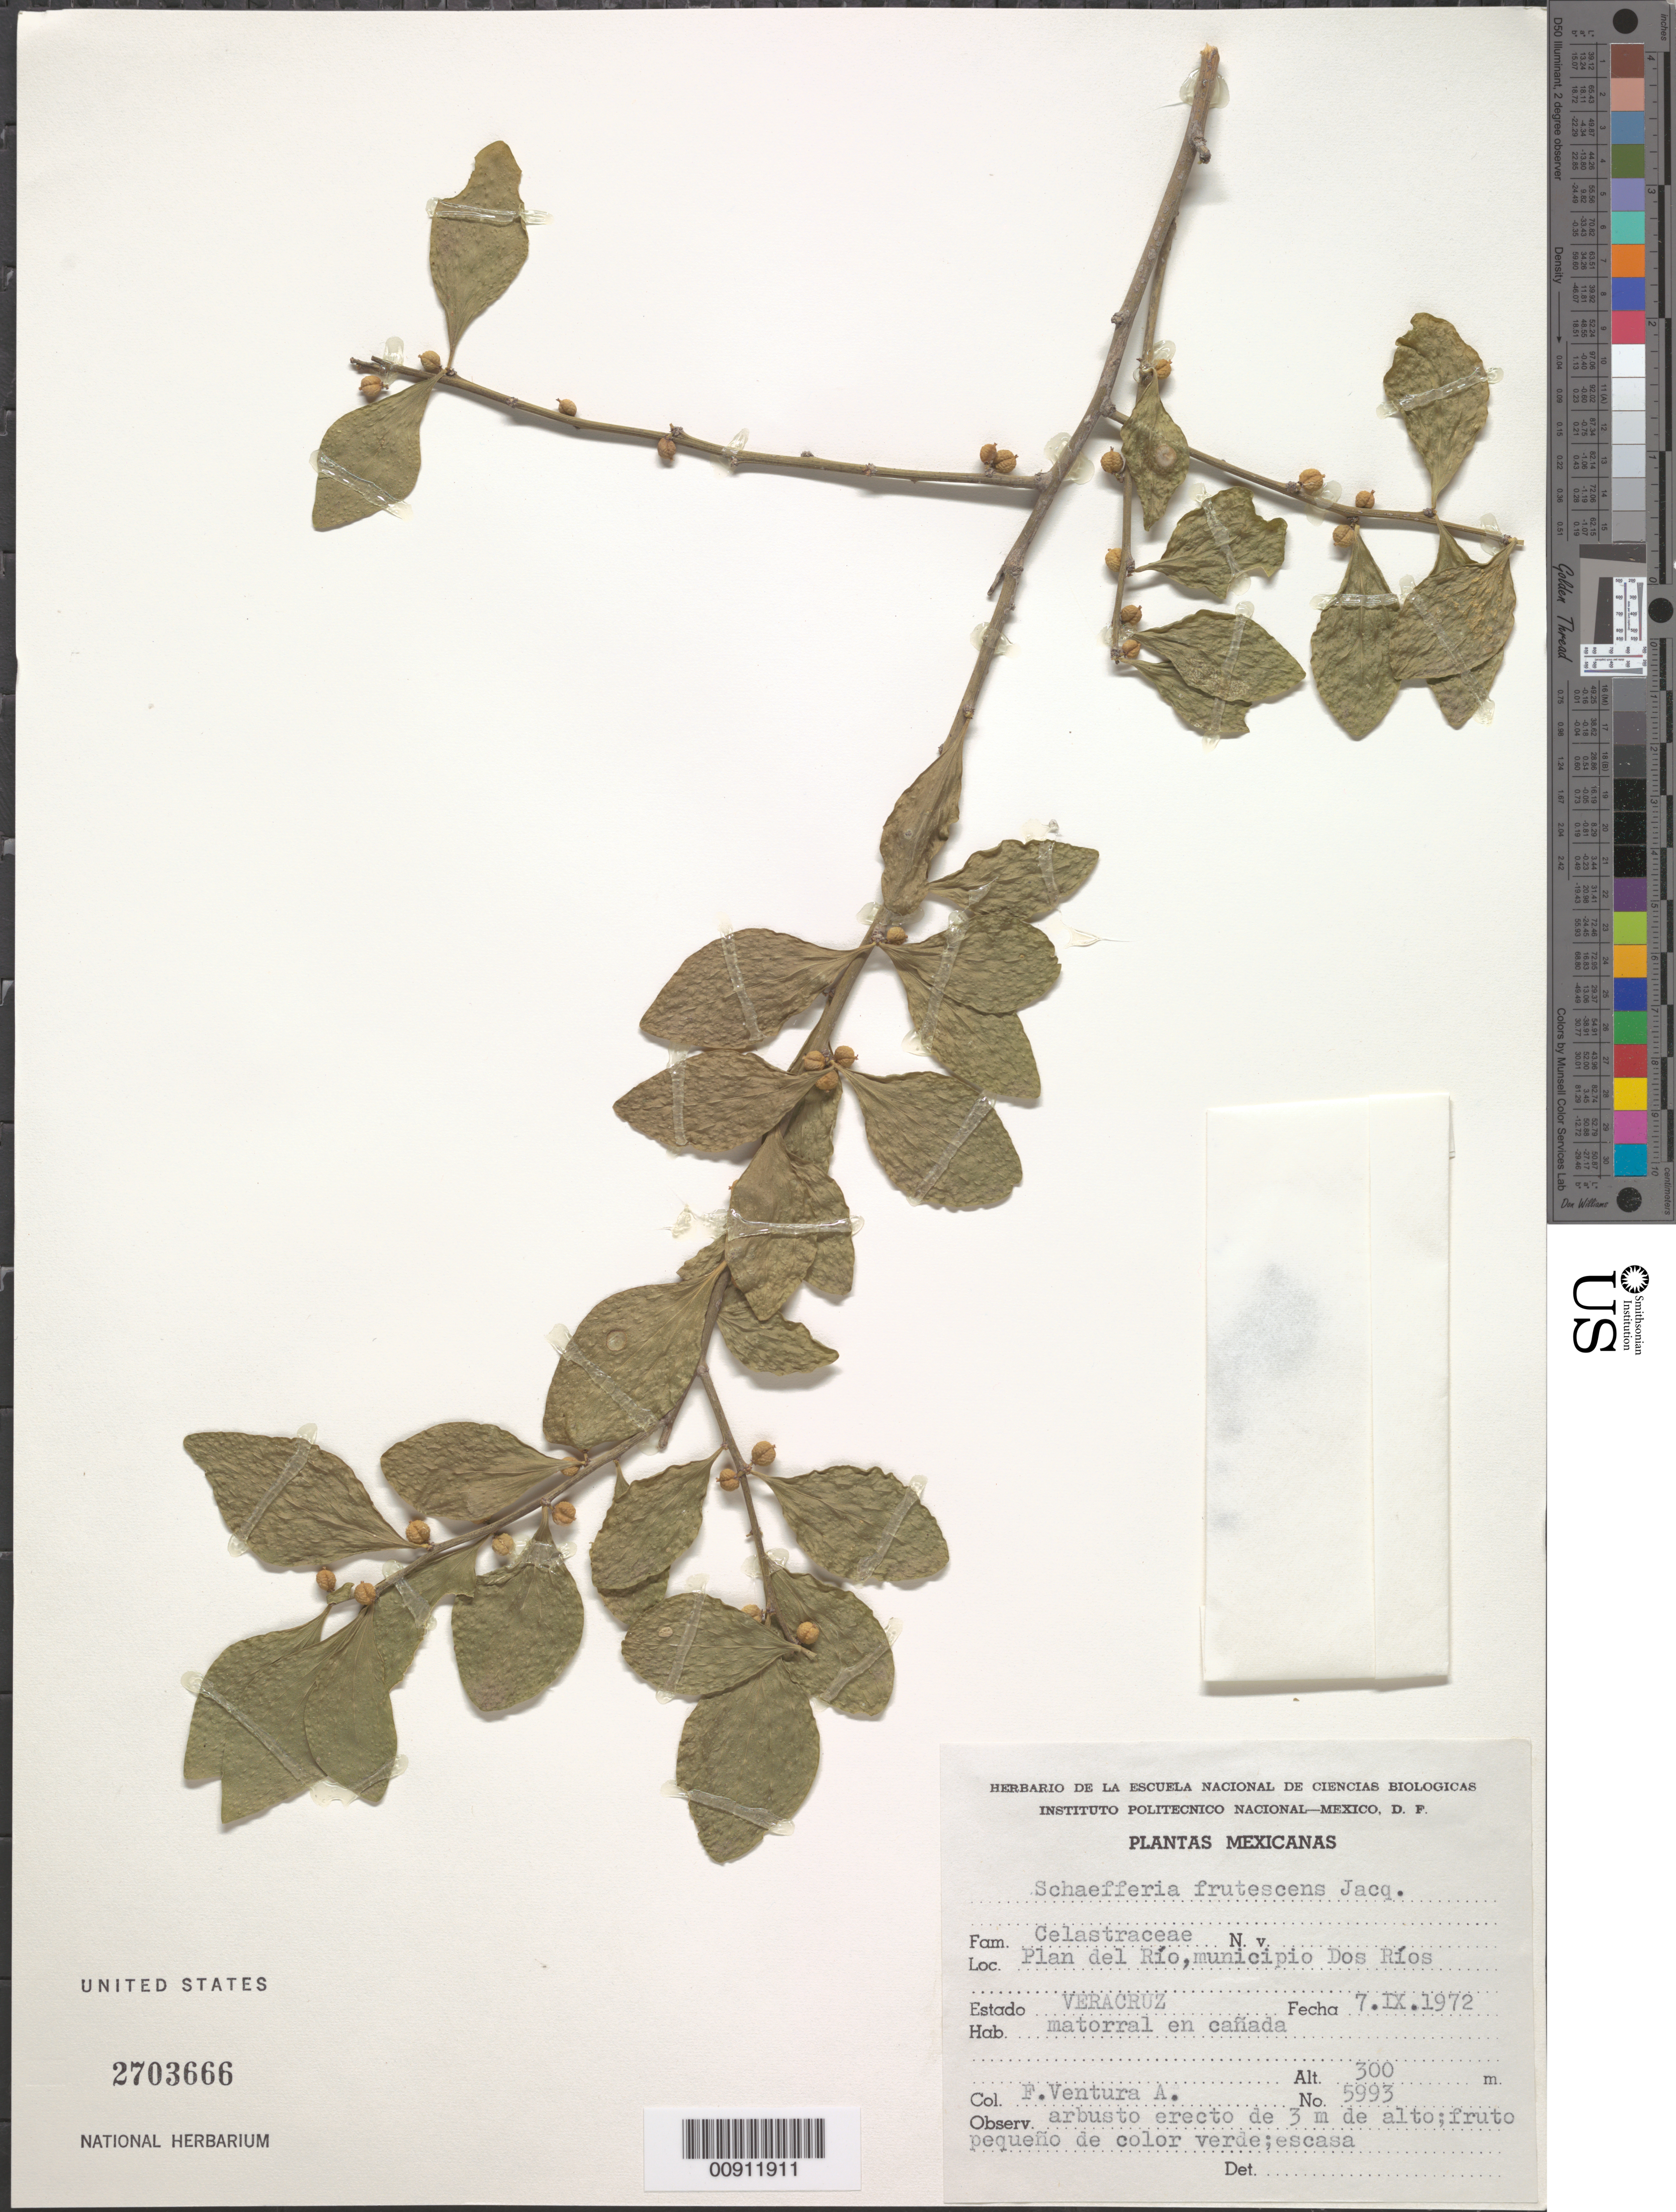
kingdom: Plantae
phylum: Tracheophyta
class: Magnoliopsida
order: Celastrales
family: Celastraceae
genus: Schaefferia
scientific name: Schaefferia frutescens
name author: Jacq.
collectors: F. Ventura A.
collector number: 5993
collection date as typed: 07 Sep 1972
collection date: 1972-09-07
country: Mexico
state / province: Veracruz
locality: Plan del Río, Municipio Dos Ríos, Estado Veracruz.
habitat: Matorral en cañada.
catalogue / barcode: US 2703666